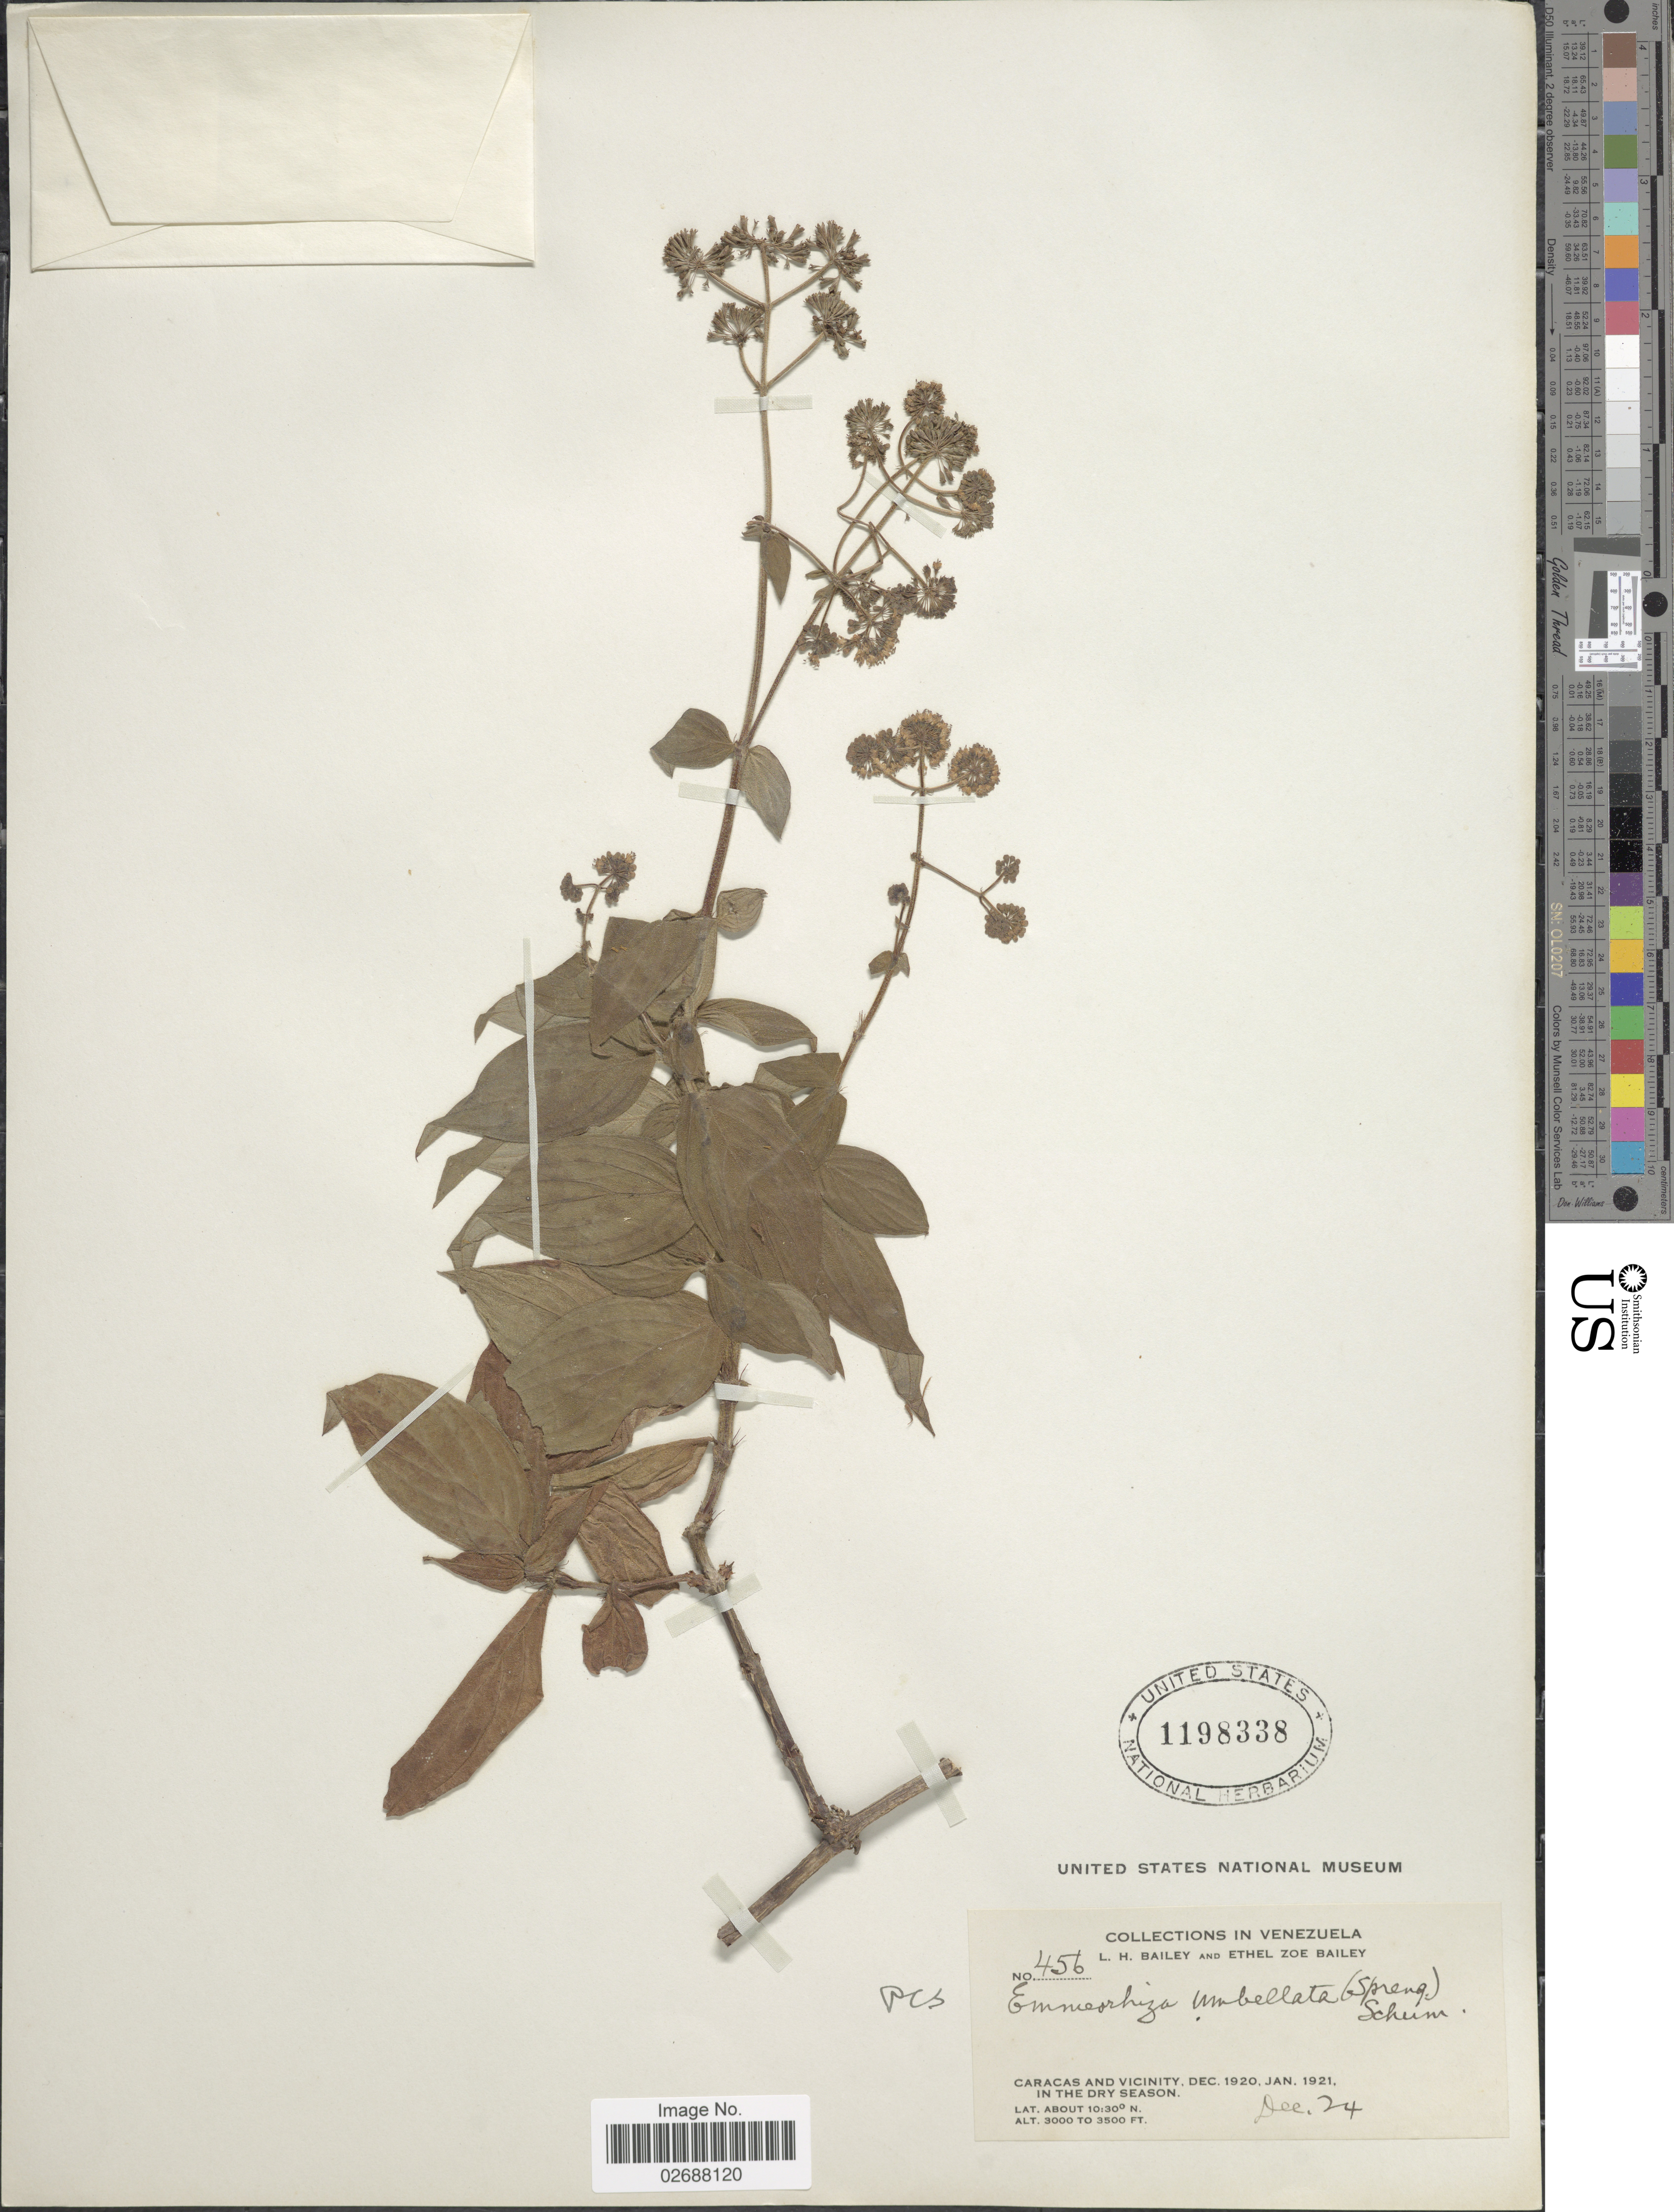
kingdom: Plantae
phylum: Tracheophyta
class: Magnoliopsida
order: Gentianales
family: Rubiaceae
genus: Emmeorhiza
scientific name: Emmeorhiza umbellata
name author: (Spreng.) K. Schum.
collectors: L. H. Bailey & E. Z. Bailey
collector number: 456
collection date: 1920-12-24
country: Venezuela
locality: Caracas and vicinity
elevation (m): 914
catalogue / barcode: US 1198338